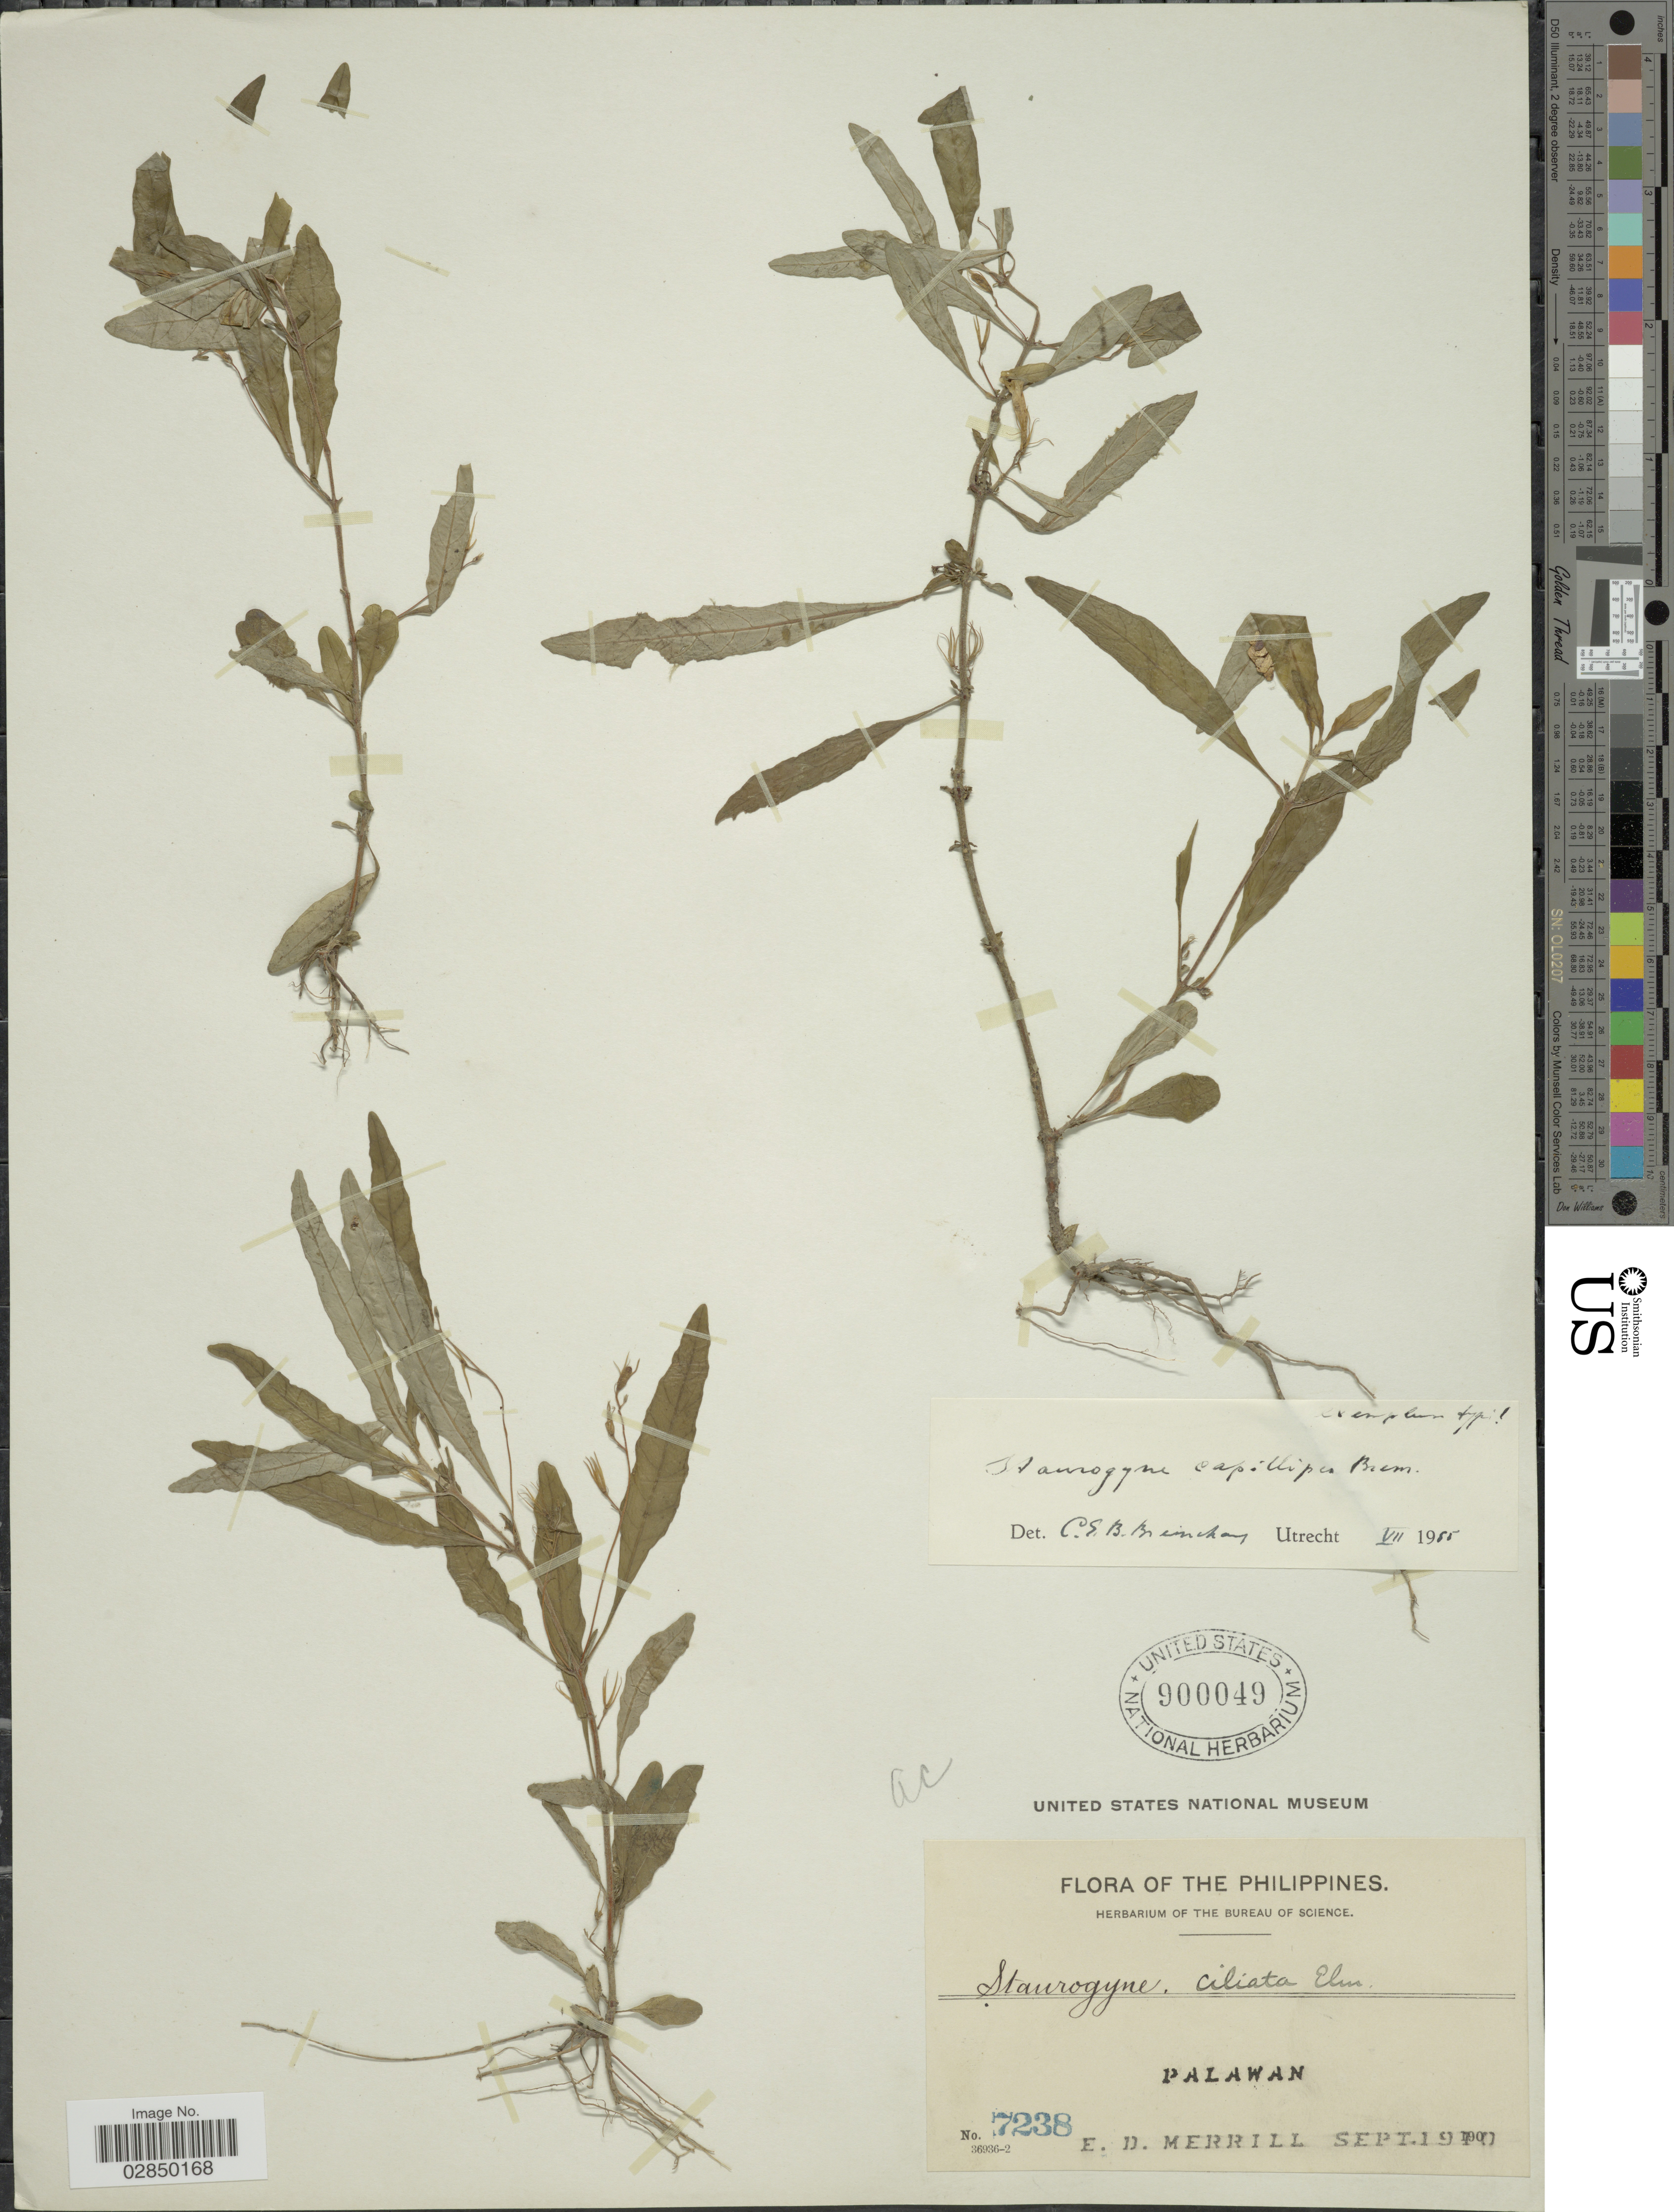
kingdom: Plantae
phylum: Tracheophyta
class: Magnoliopsida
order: Lamiales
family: Acanthaceae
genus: Staurogyne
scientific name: Staurogyne capillipes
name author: Bremek.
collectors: E. D. Merrill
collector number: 7238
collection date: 1910-09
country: Philippines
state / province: Mimaropa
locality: Palawan.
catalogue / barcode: US 900049